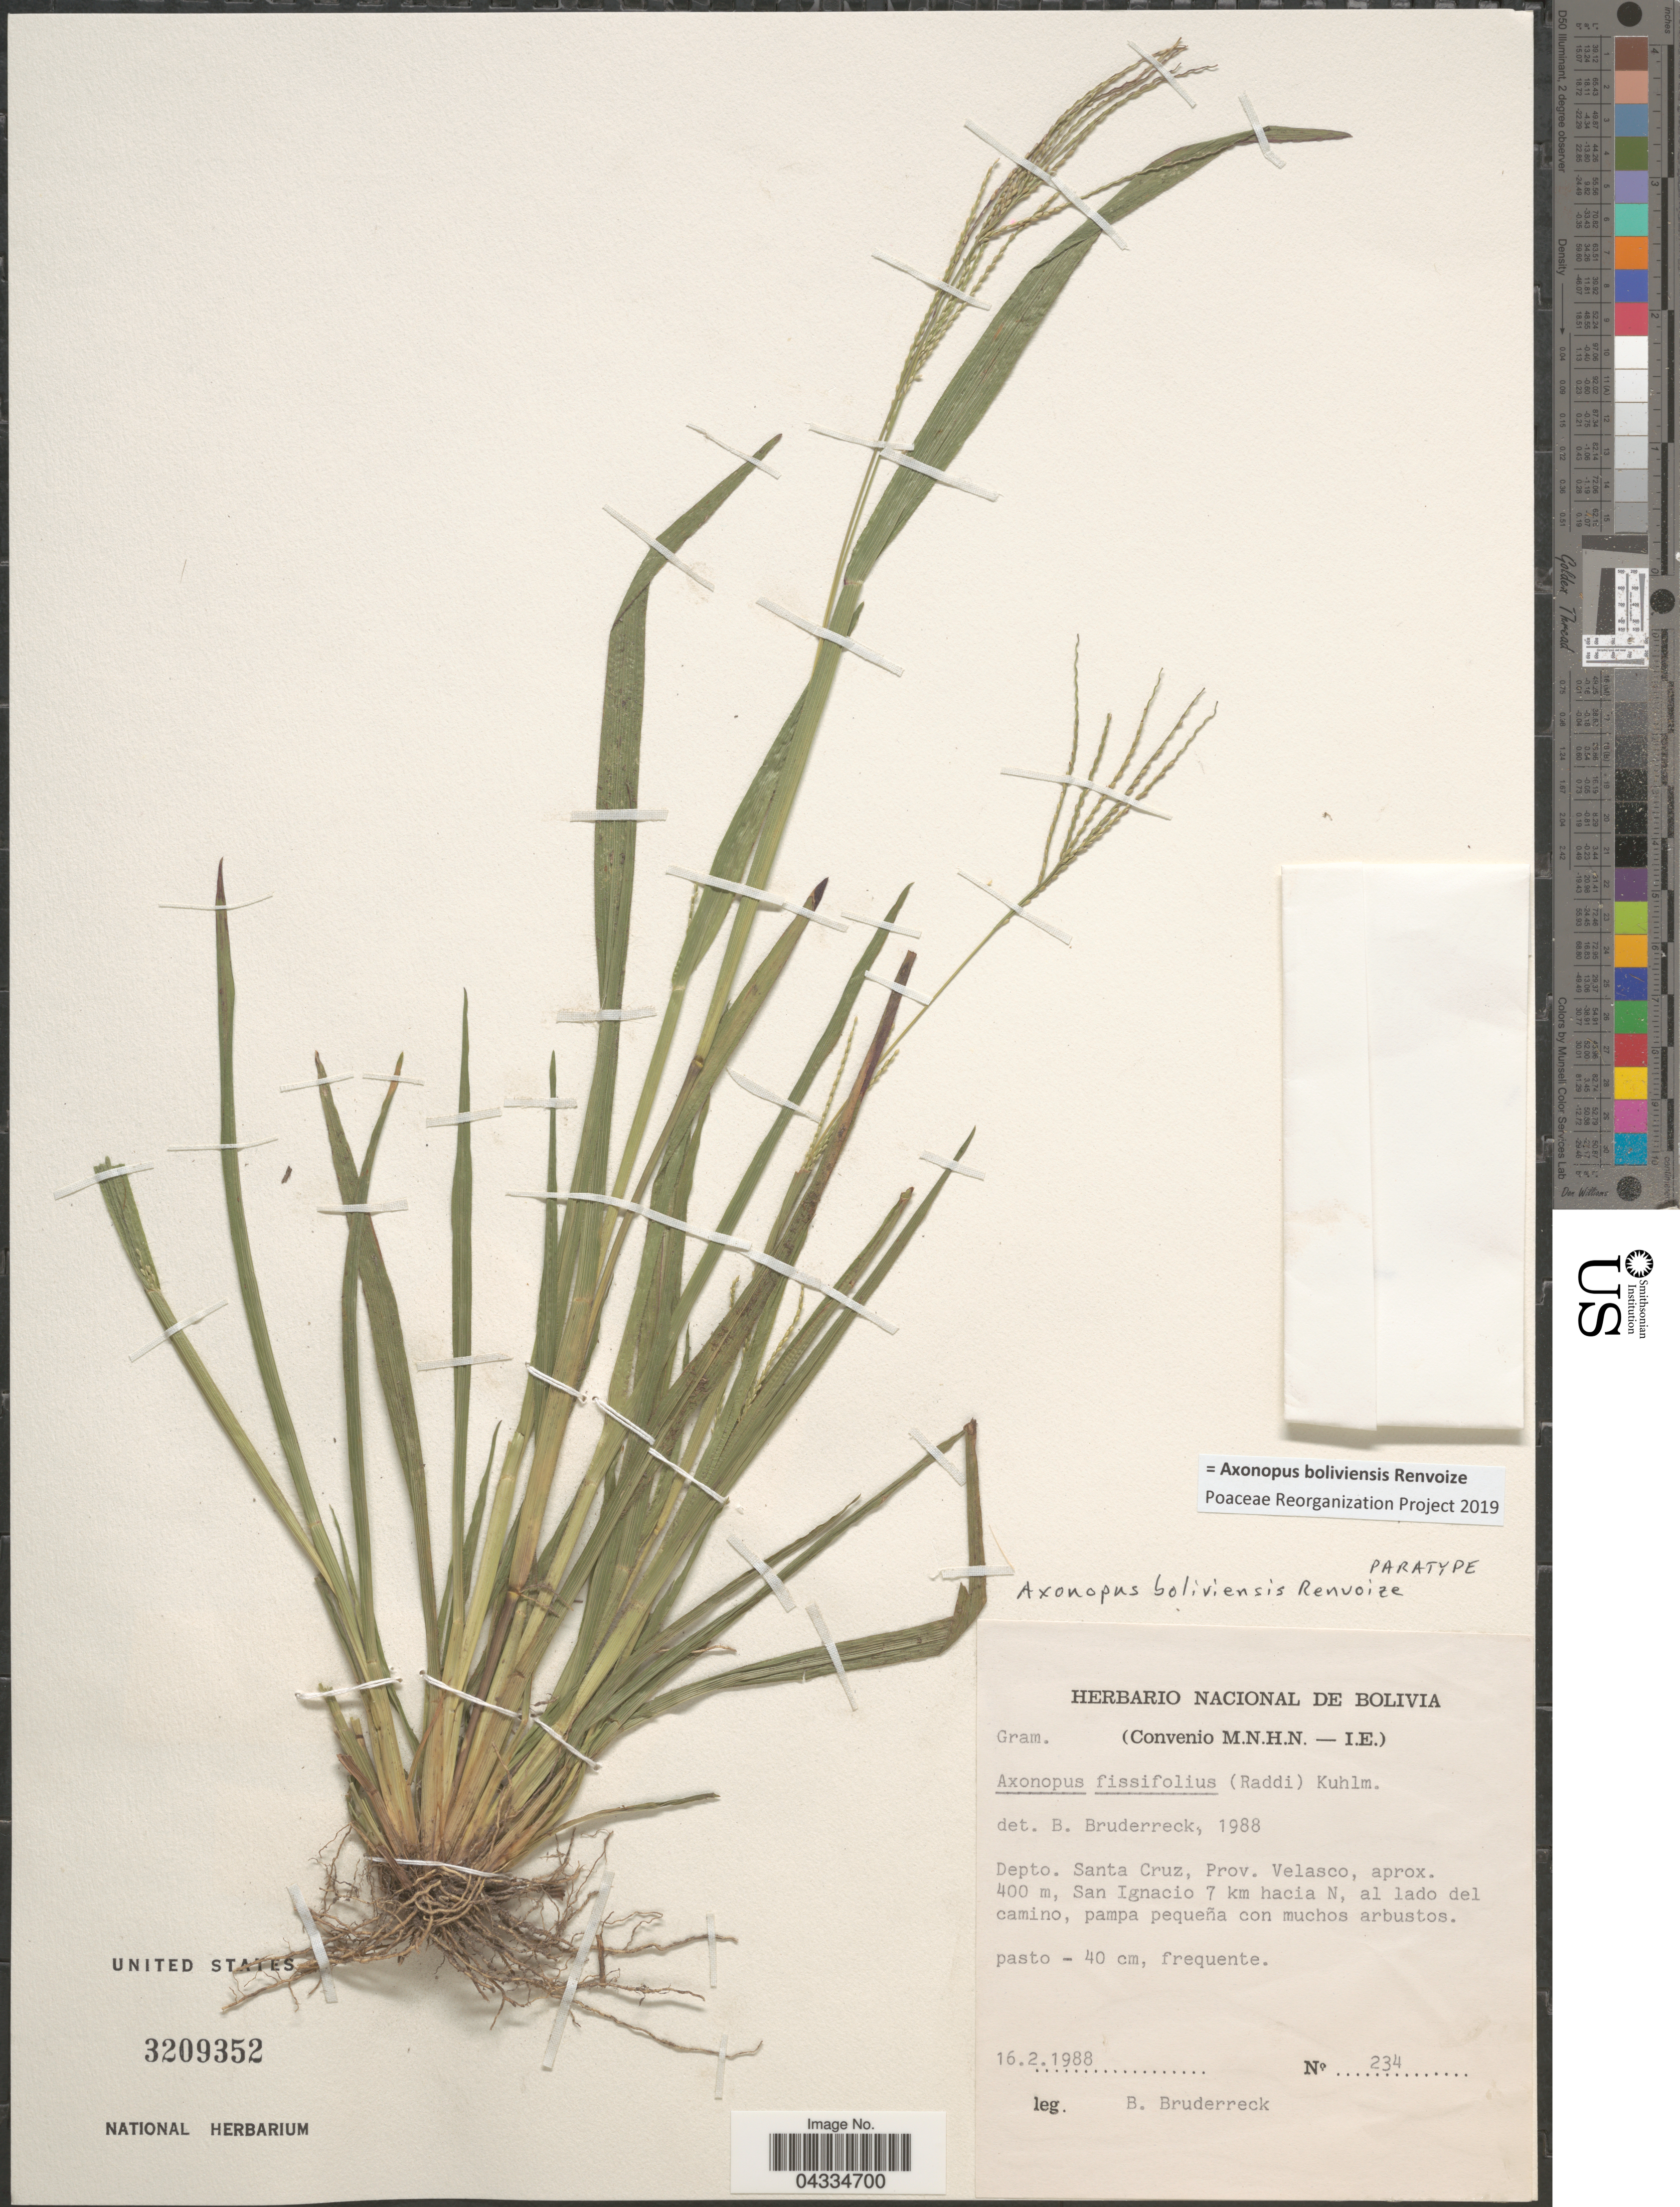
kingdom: Plantae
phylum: Tracheophyta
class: Liliopsida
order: Poales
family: Poaceae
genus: Axonopus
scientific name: Axonopus boliviensis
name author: Renvoize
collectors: B. Bruderreck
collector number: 234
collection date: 1988-02-16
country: Bolivia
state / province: Santa Cruz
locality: Depto. Santa Cruz, Prov. Velasco, San Ignacio 7 km hacia N, al lado del camino, pampa pequeña con muchos arbustos.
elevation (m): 400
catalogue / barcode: US 3209352